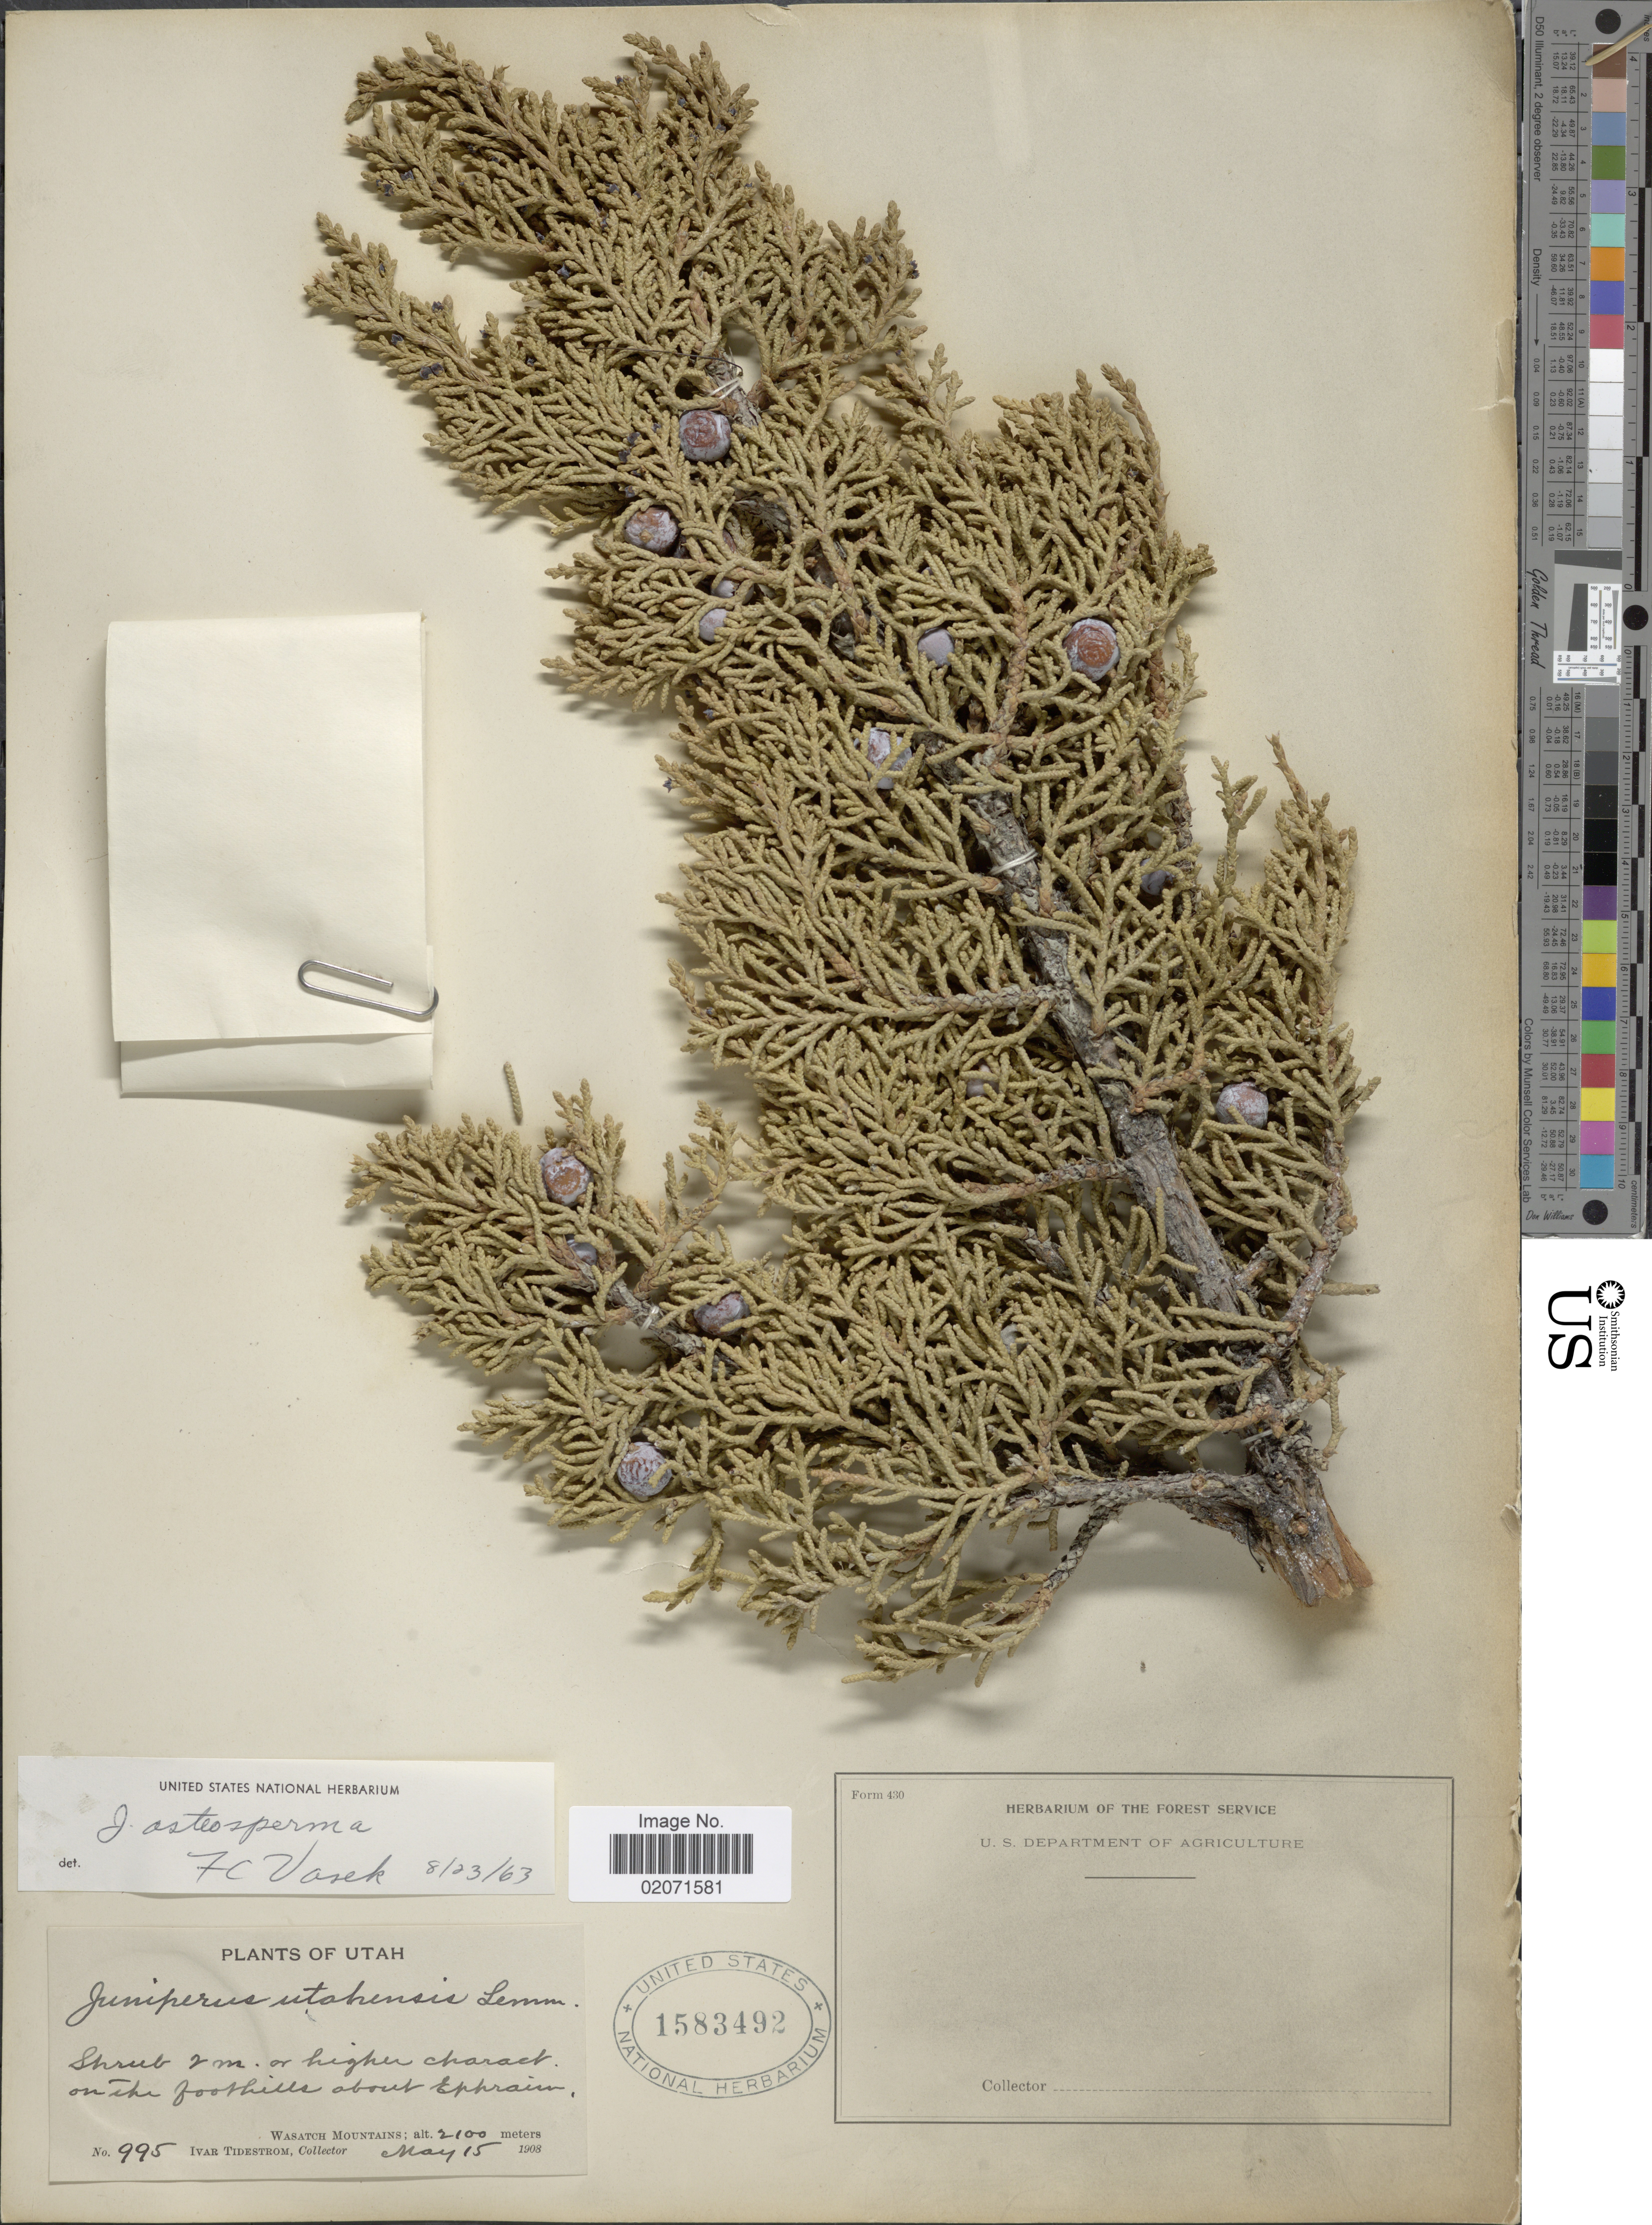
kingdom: Plantae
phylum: Tracheophyta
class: Pinopsida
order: Pinales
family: Cupressaceae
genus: Juniperus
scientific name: Juniperus osteosperma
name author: (Torr.) Little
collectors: I. F. Tidestrom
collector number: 995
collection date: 1908-05-15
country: United States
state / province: Utah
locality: On the foothills about Eppraim. Wasatch Mountains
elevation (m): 2100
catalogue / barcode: US 1583492